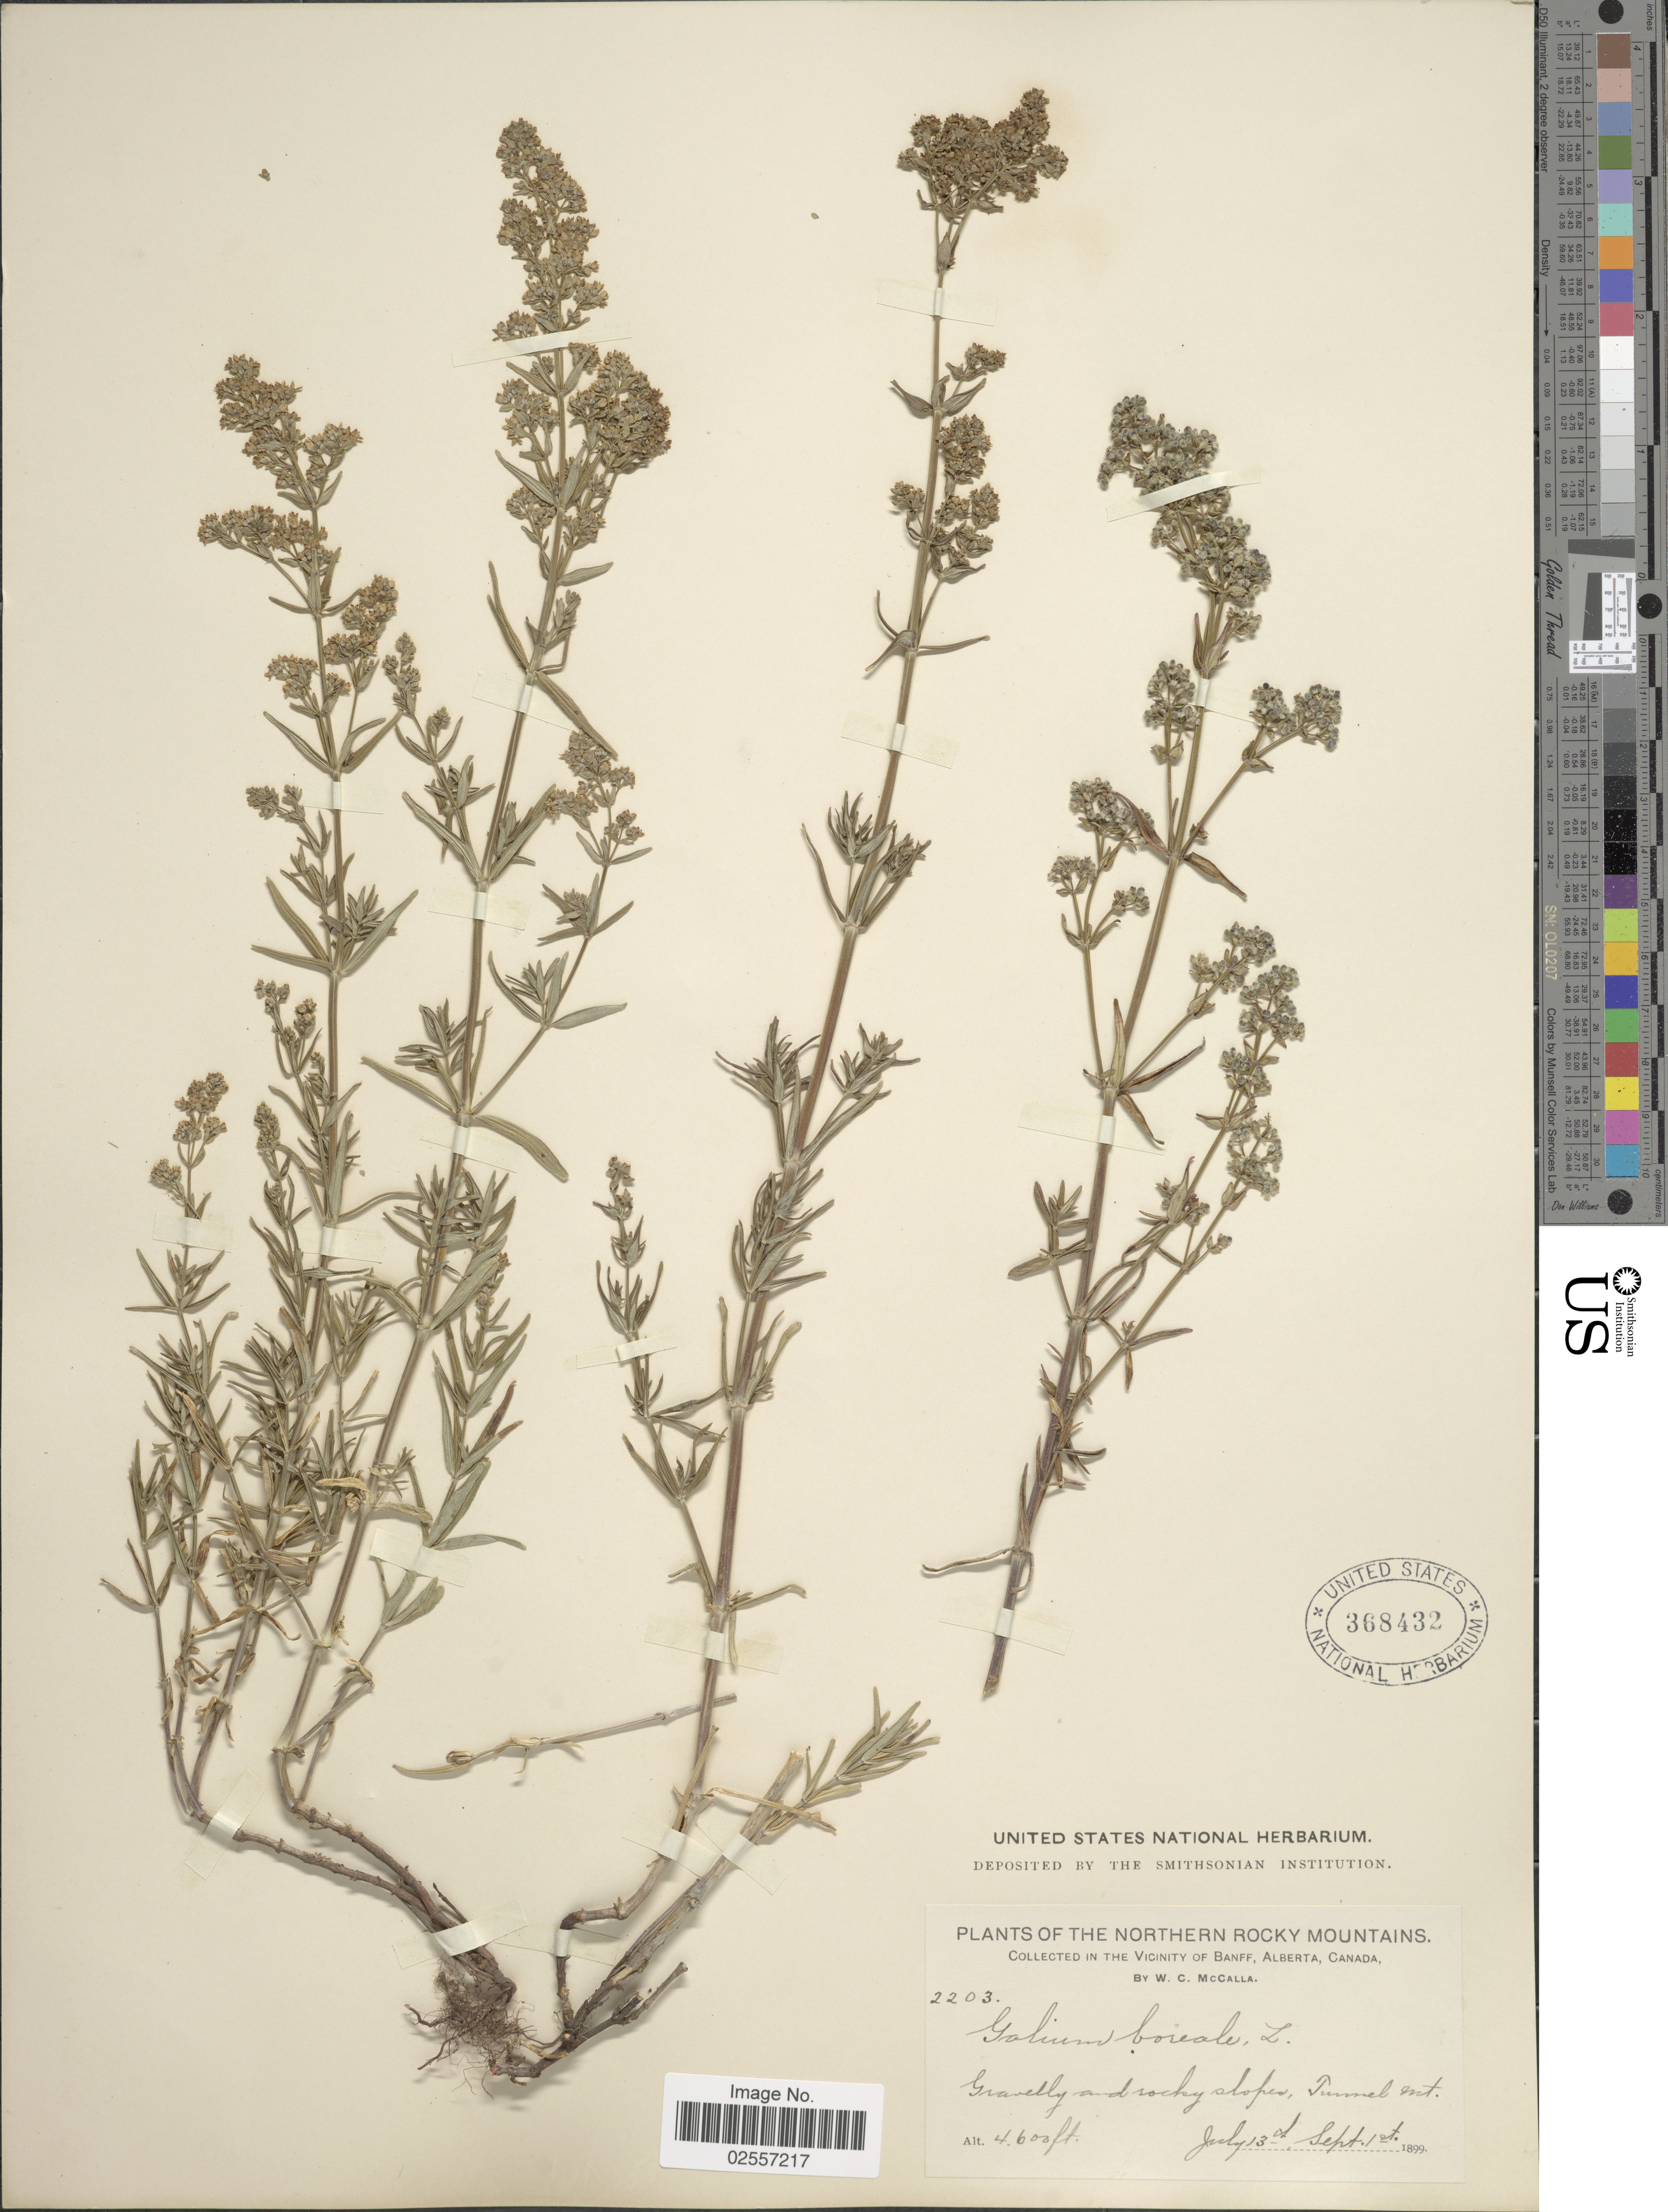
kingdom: Plantae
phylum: Tracheophyta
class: Magnoliopsida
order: Gentianales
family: Rubiaceae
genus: Galium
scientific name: Galium boreale L.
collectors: W. McCalla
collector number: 2203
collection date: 1899-07-13/1899-09-01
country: Canada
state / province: Alberta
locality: Northern Rocky Mountains. Vicinity of Banff. Tunnel Mt.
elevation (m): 1402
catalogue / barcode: US 368432